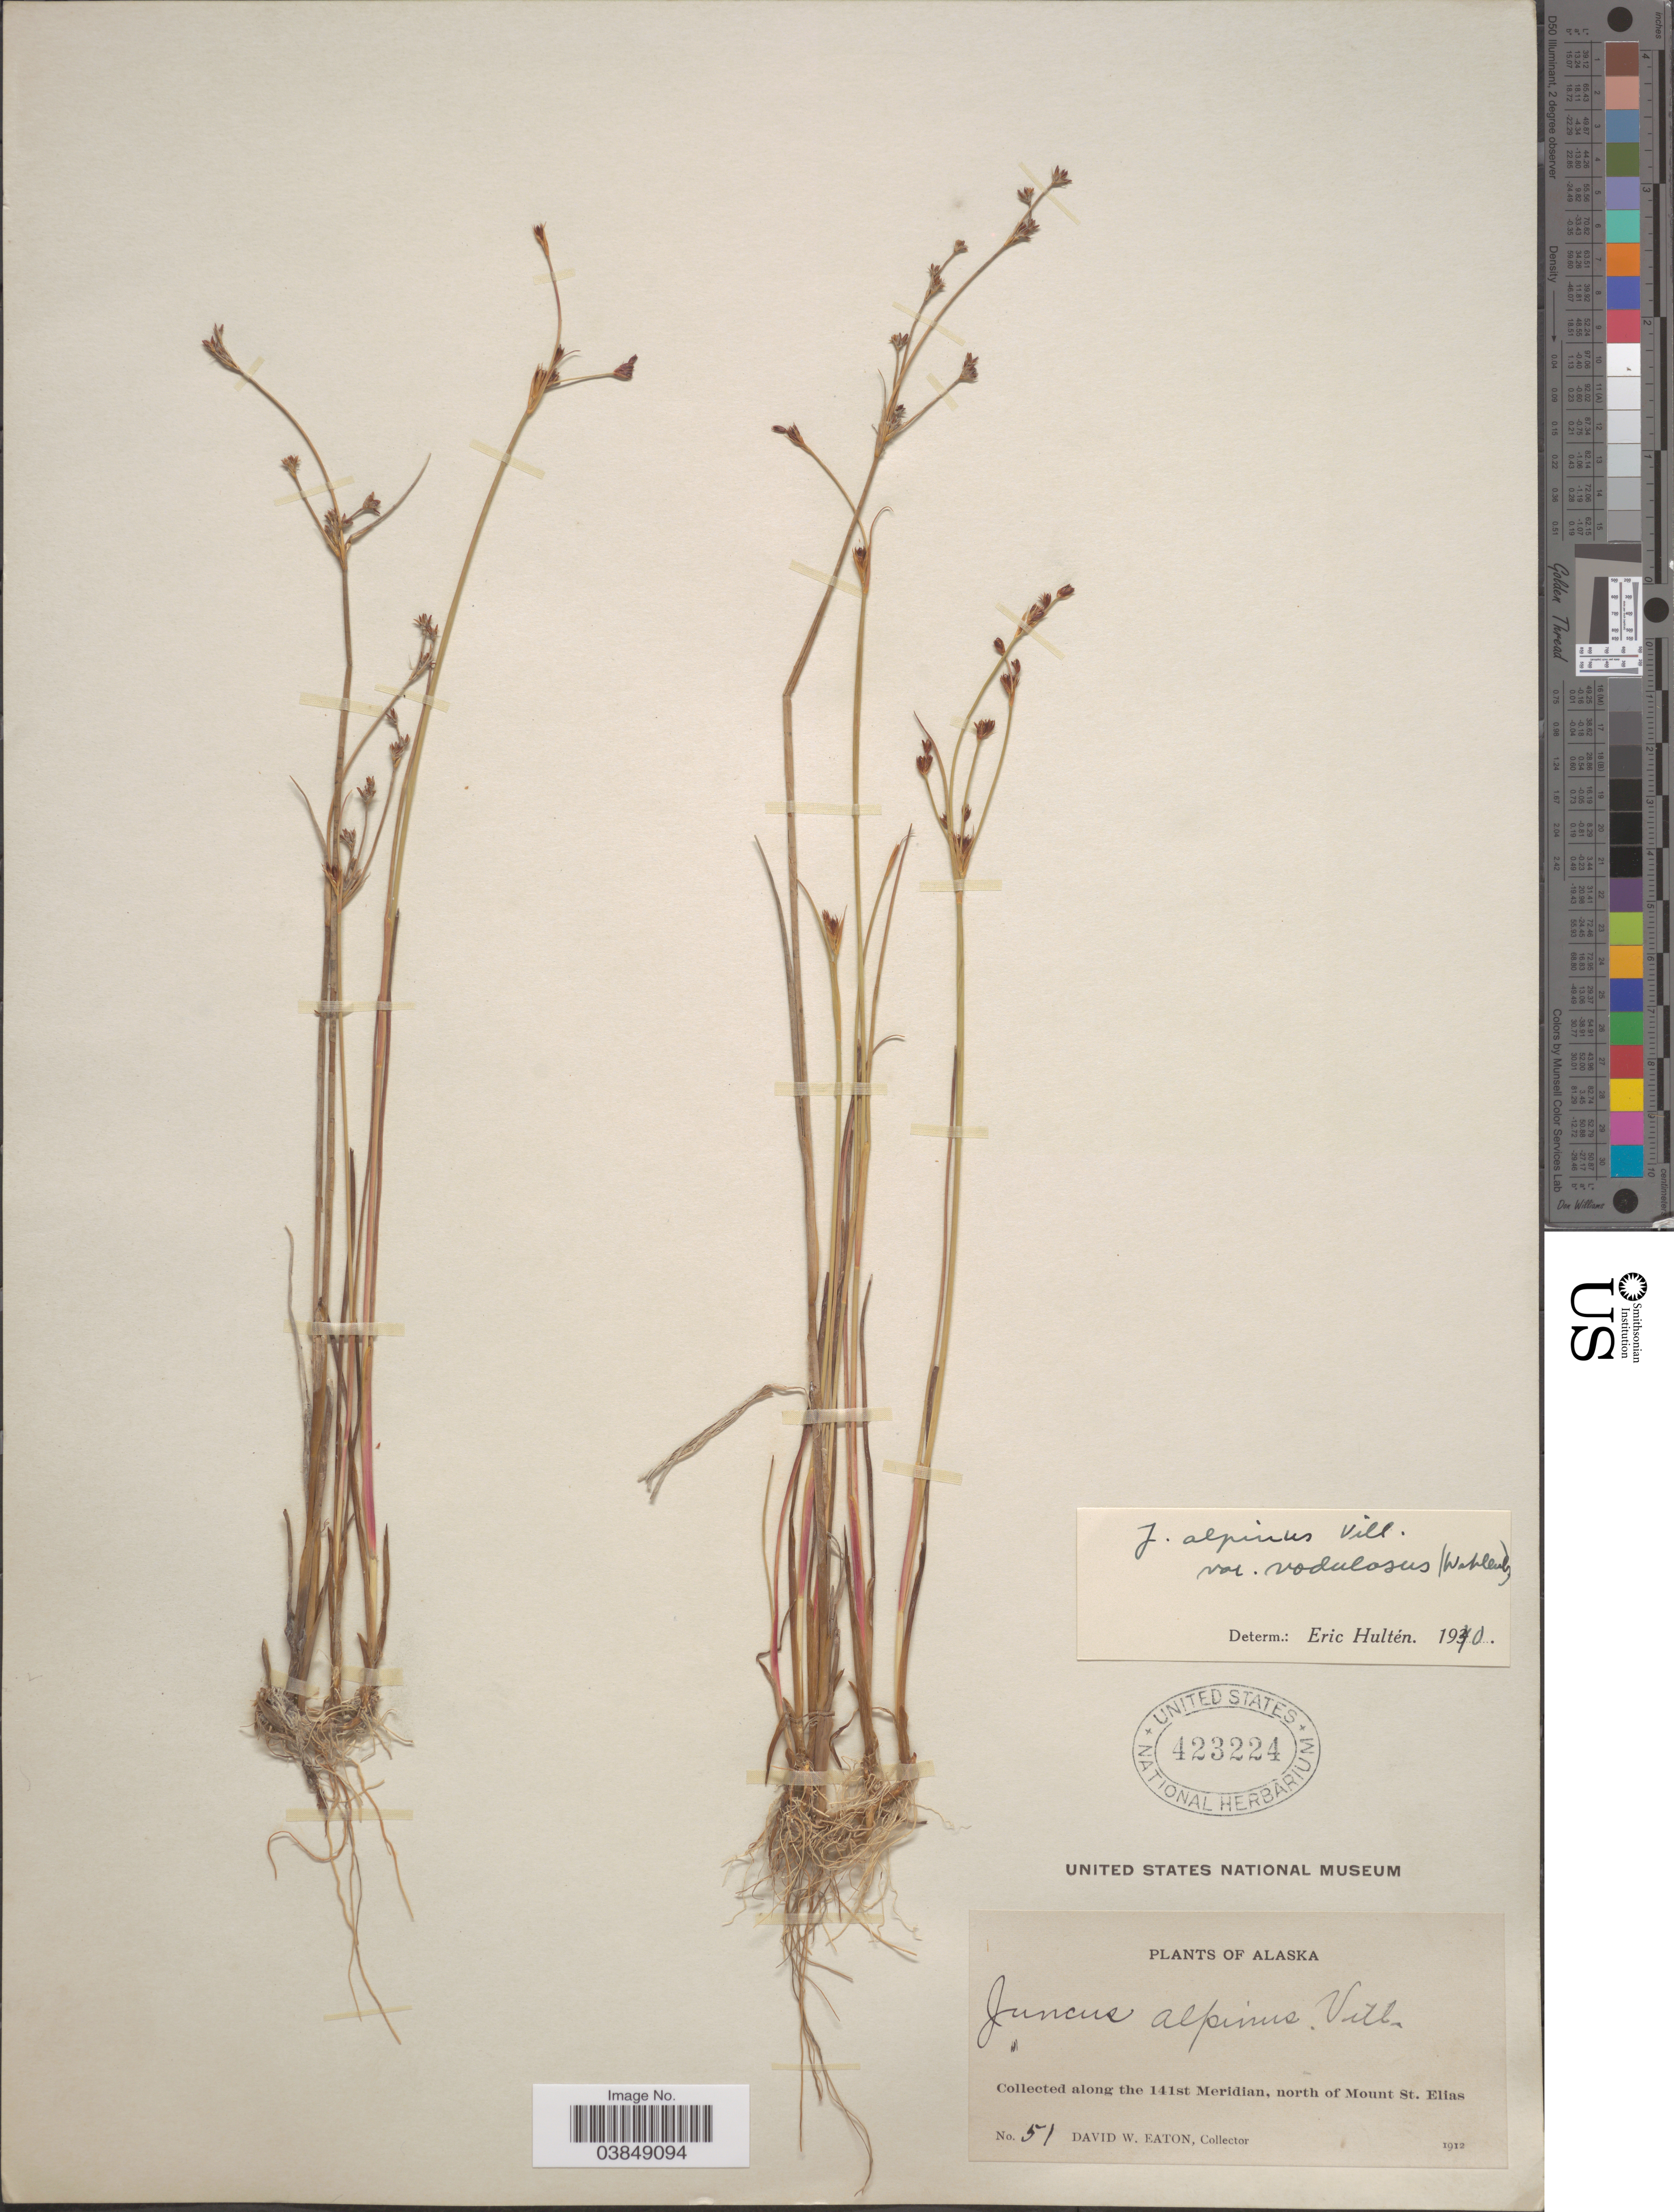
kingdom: Plantae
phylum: Tracheophyta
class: Liliopsida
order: Poales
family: Juncaceae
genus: Juncus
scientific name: Juncus alpinus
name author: Vill.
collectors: D. Eaton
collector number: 51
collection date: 1912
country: United States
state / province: Alaska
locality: Along the 141st Meridian, north of Mount St. Elias.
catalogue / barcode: US 423224